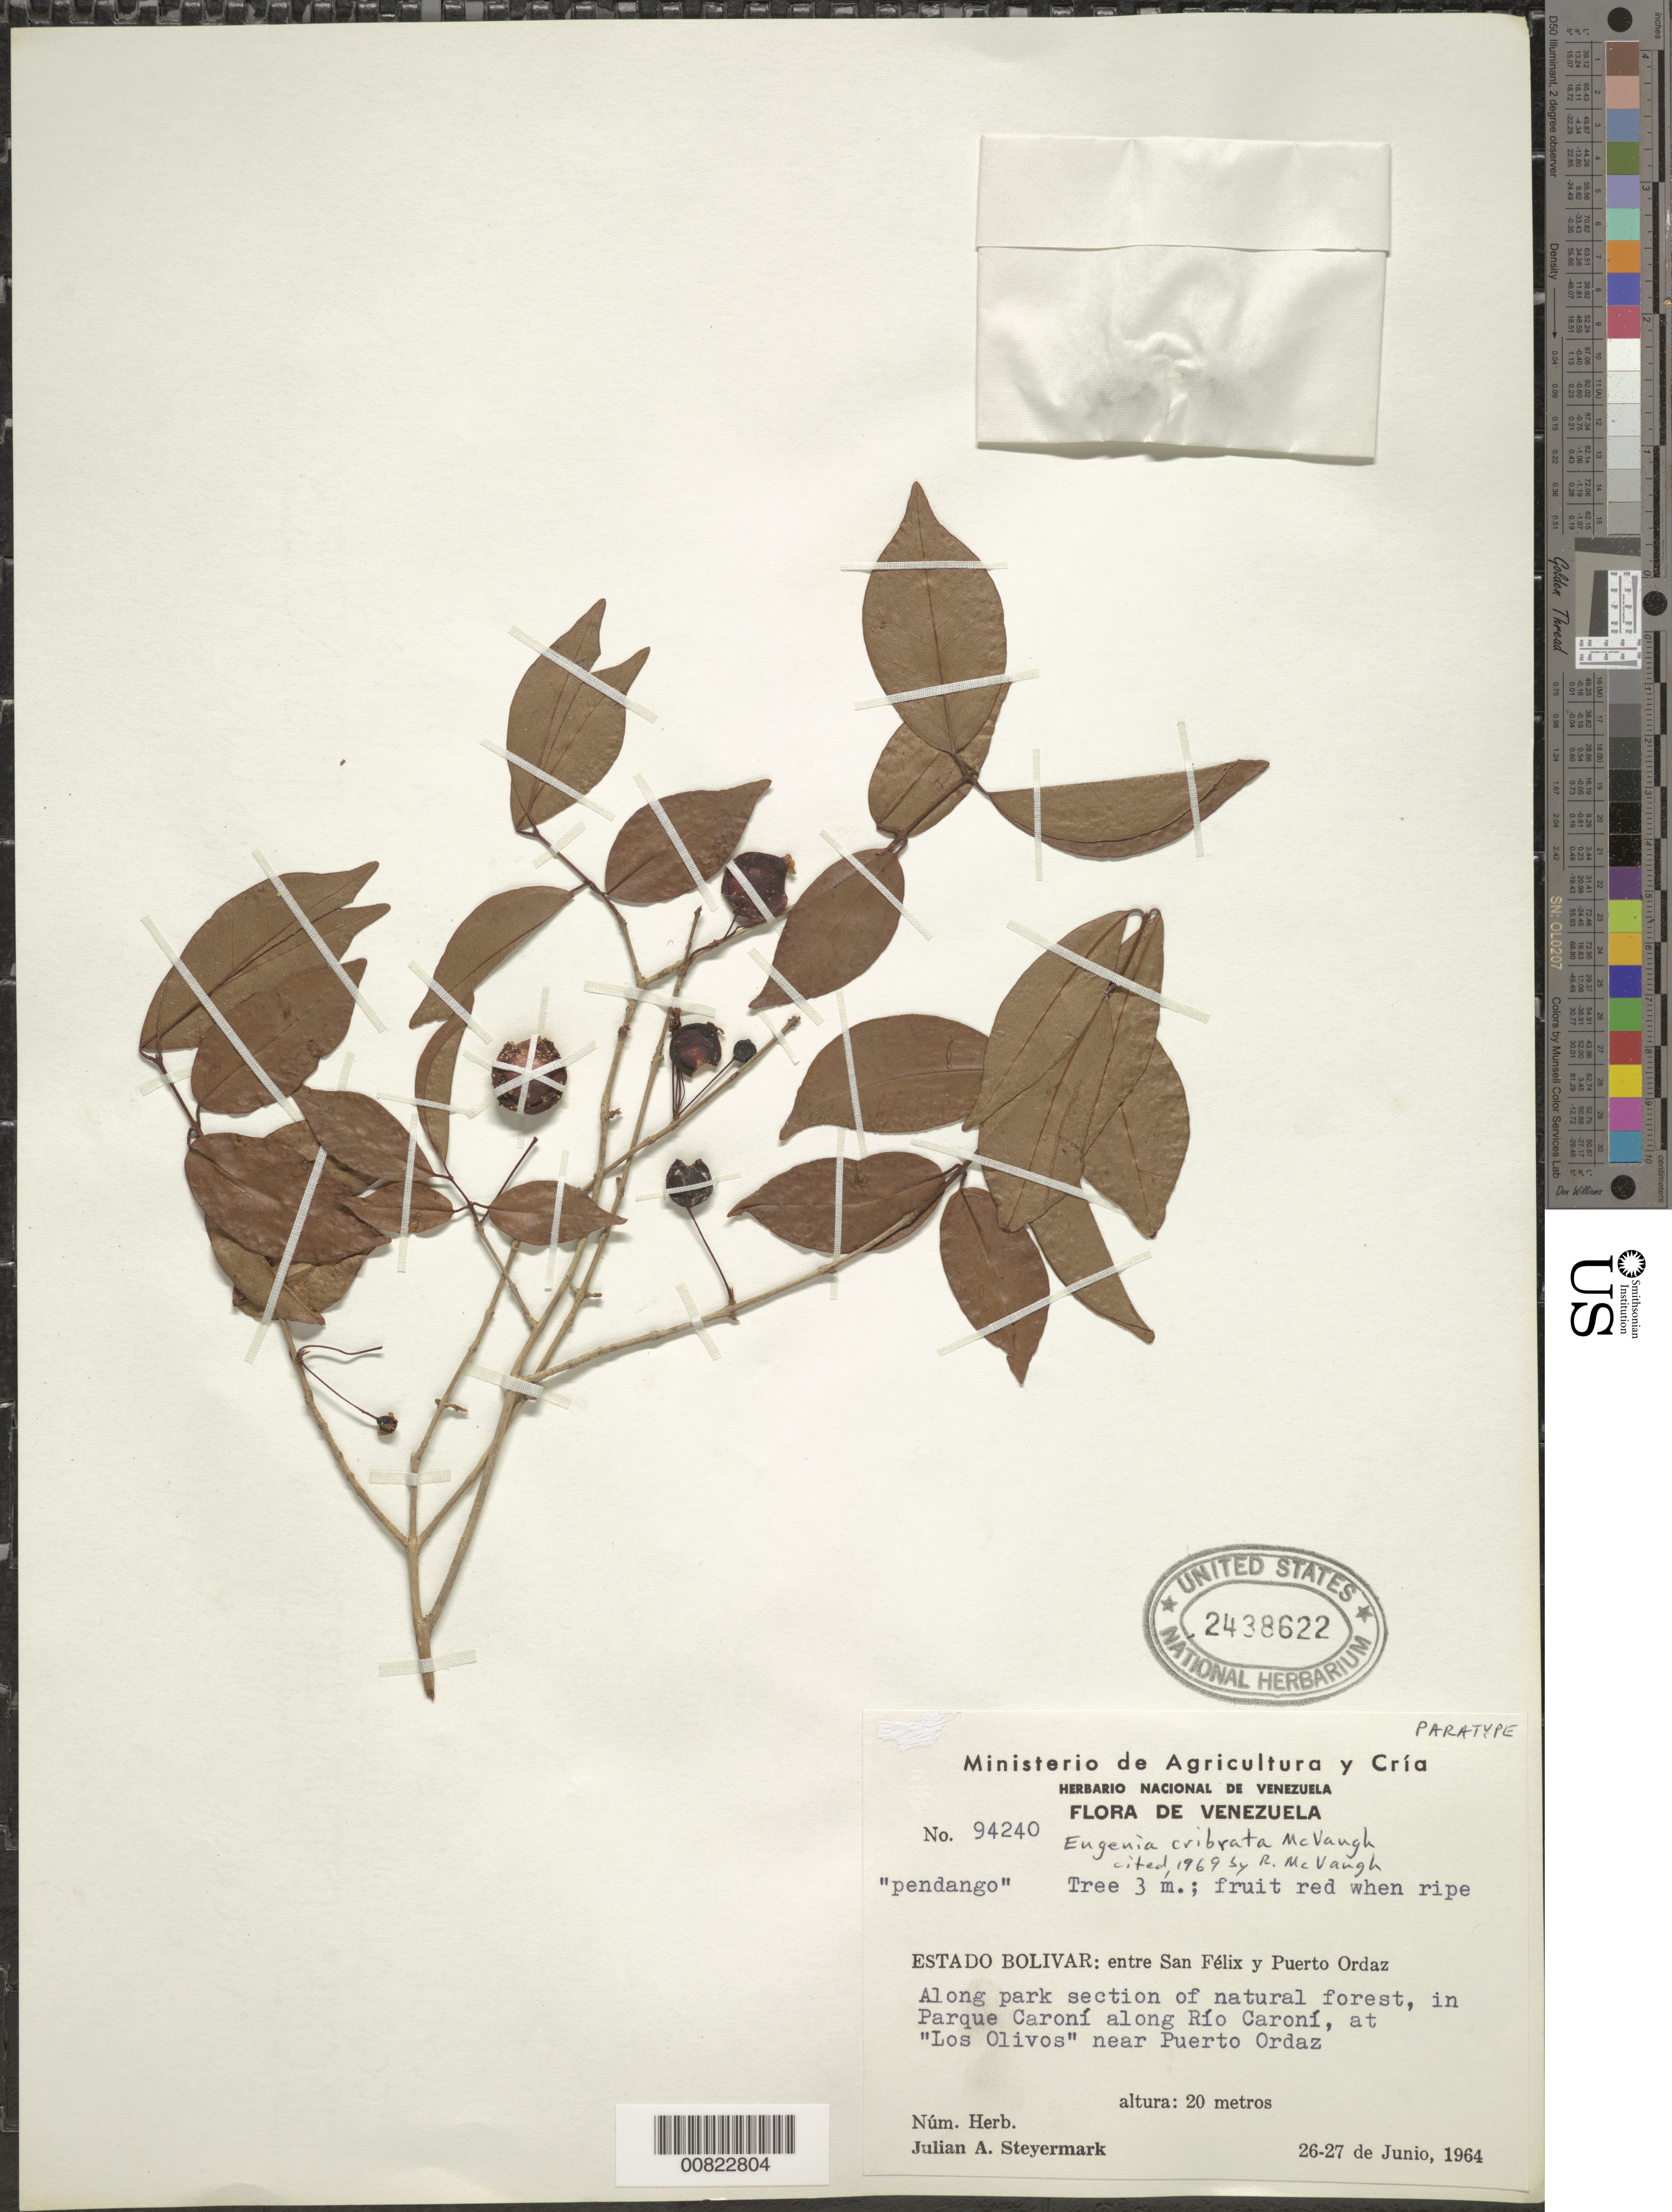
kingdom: Plantae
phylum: Tracheophyta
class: Magnoliopsida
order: Myrtales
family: Myrtaceae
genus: Eugenia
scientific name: Eugenia cribrata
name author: McVaugh in Maguire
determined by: McVaugh, R.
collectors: J. Steyermark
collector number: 94240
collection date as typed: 26-Jun-64 to 27-Jun-64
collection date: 1964-06-26/1964-06-27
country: Venezuela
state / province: Bolívar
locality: San Félix to Puerto Ordaz; "Los Olivos" (Olive trees), Parque Caroní along Río Caroní, near Puerto Ordaz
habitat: Along park section of natural forest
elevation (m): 20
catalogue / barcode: US 2438622